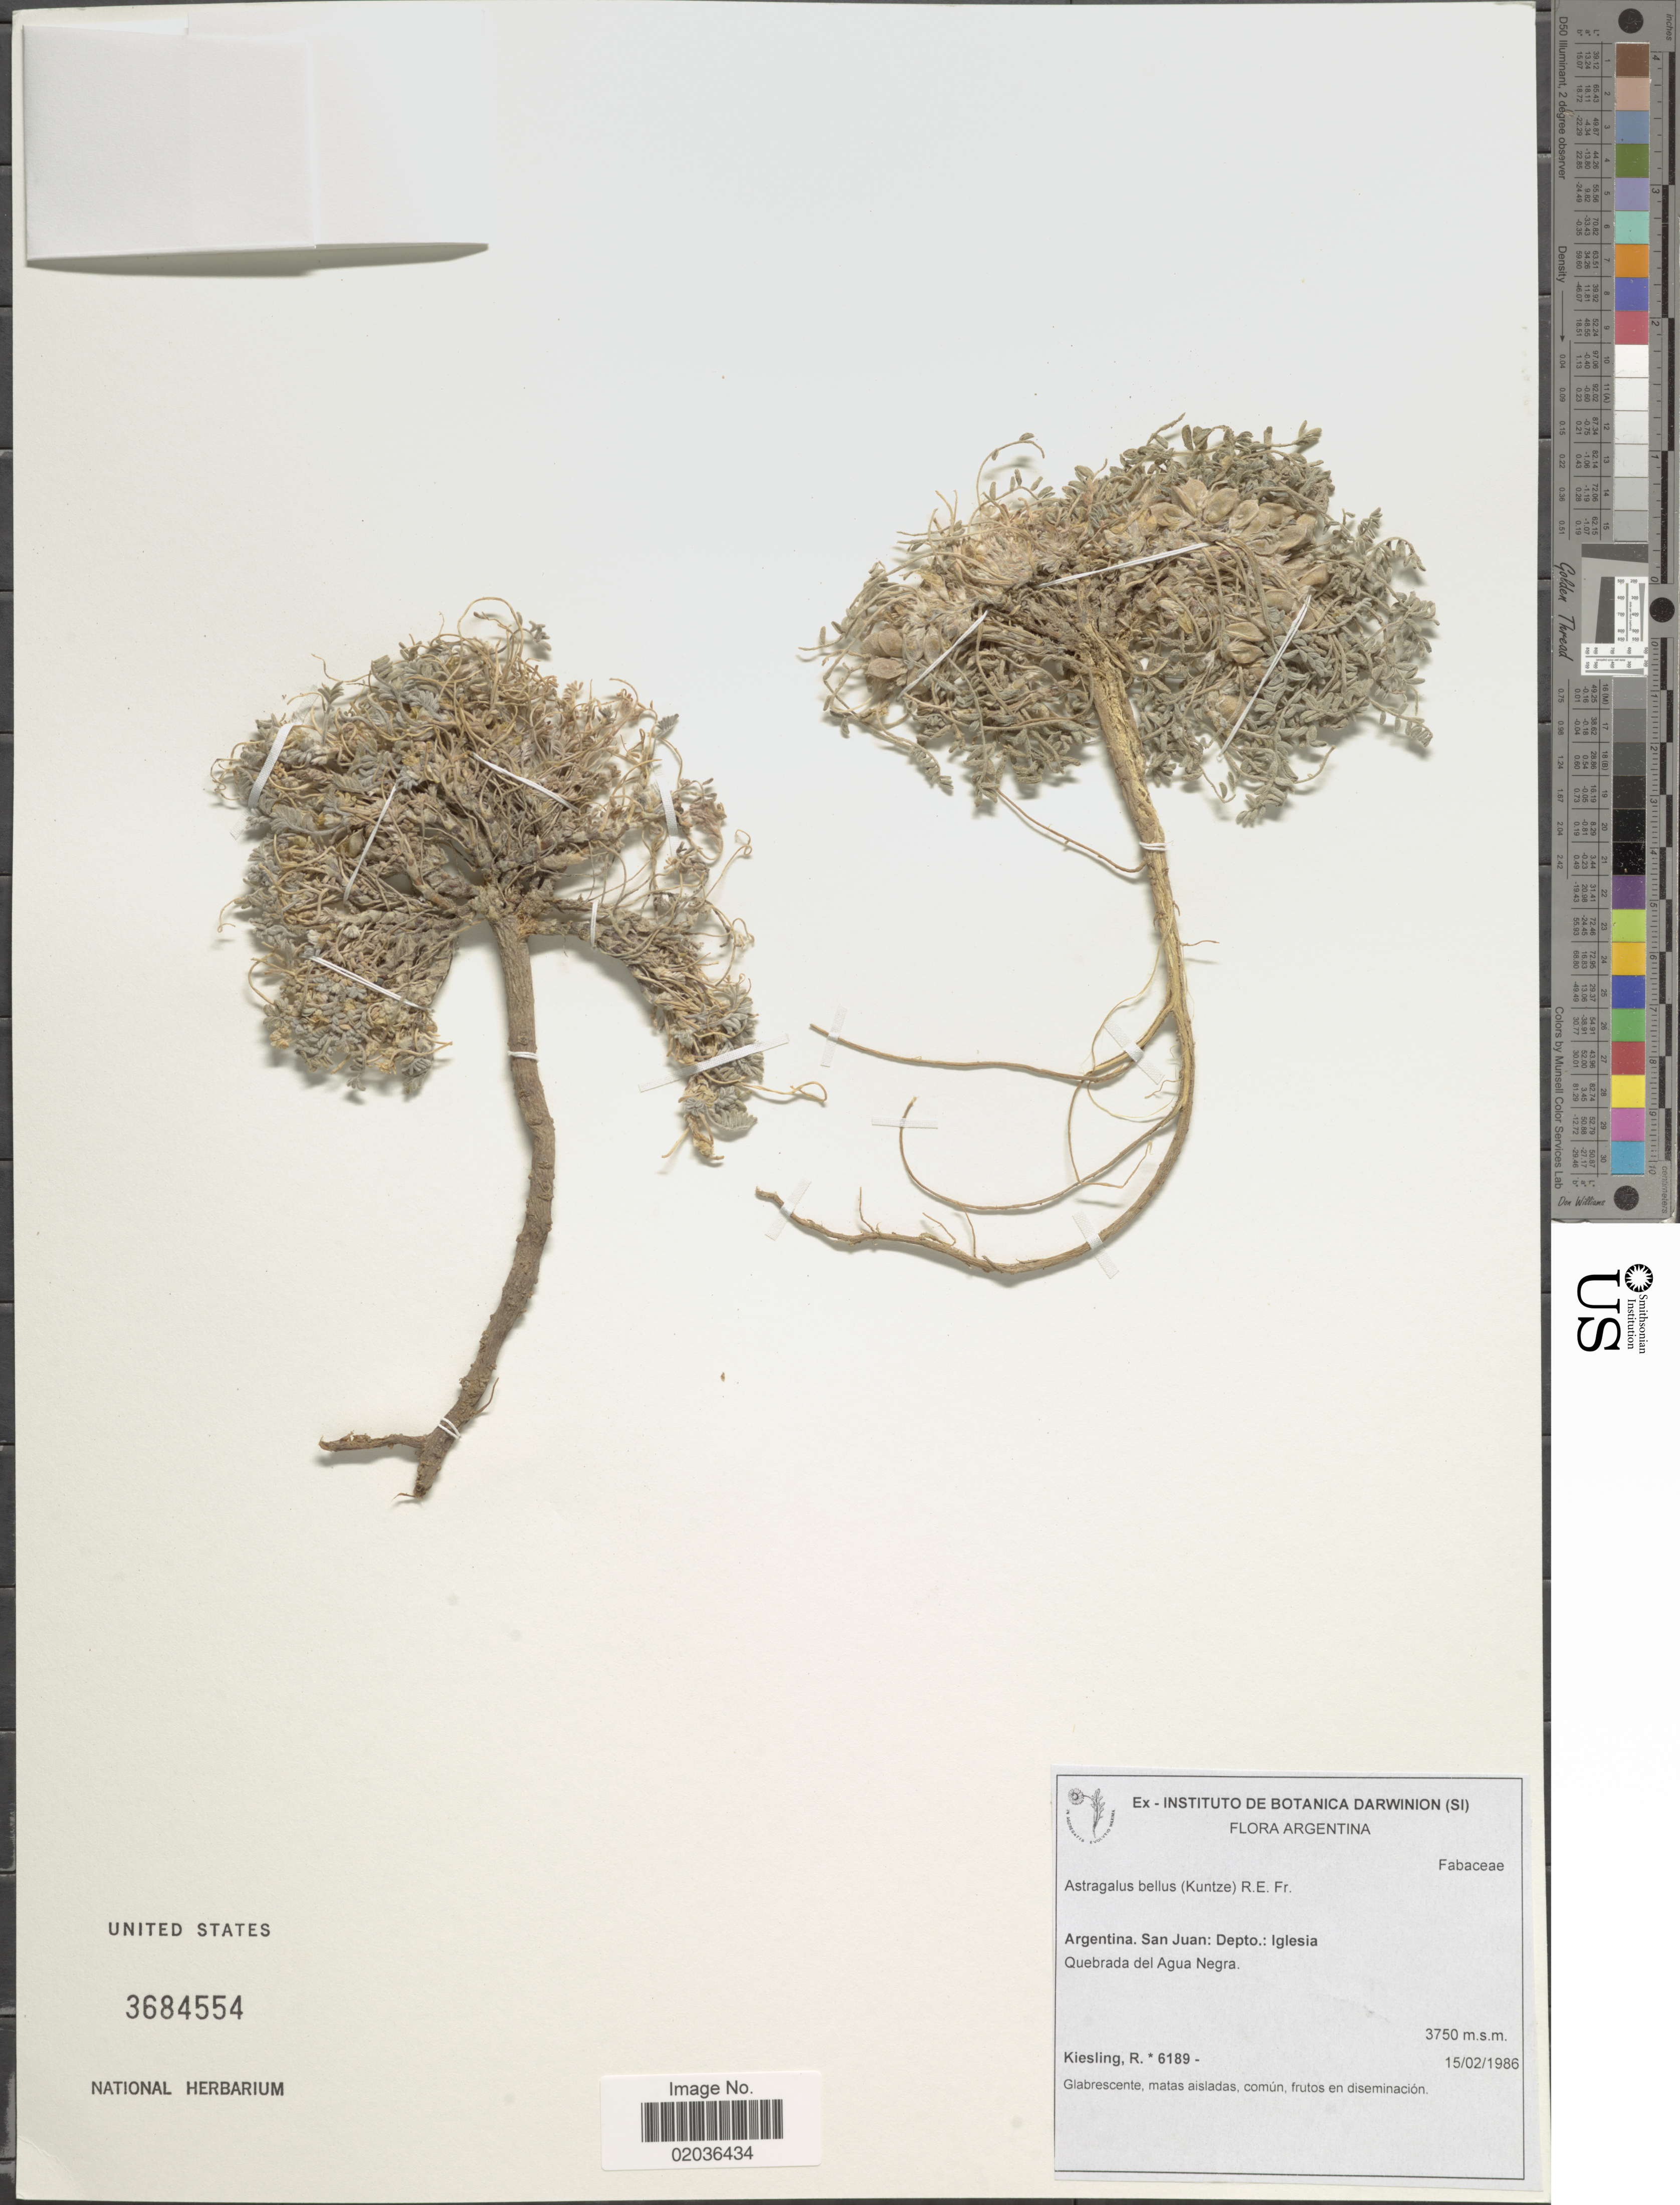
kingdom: Plantae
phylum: Tracheophyta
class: Magnoliopsida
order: Fabales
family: Fabaceae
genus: Astragalus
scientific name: Astragalus bellus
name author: (Kuntze) R.E. Fr.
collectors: R. Kiesling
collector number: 6189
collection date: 1986-02-15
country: Argentina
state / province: San Juan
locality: Depto.: Iglesia. Quebrada del Agua Negra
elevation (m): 3750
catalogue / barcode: US 3684554